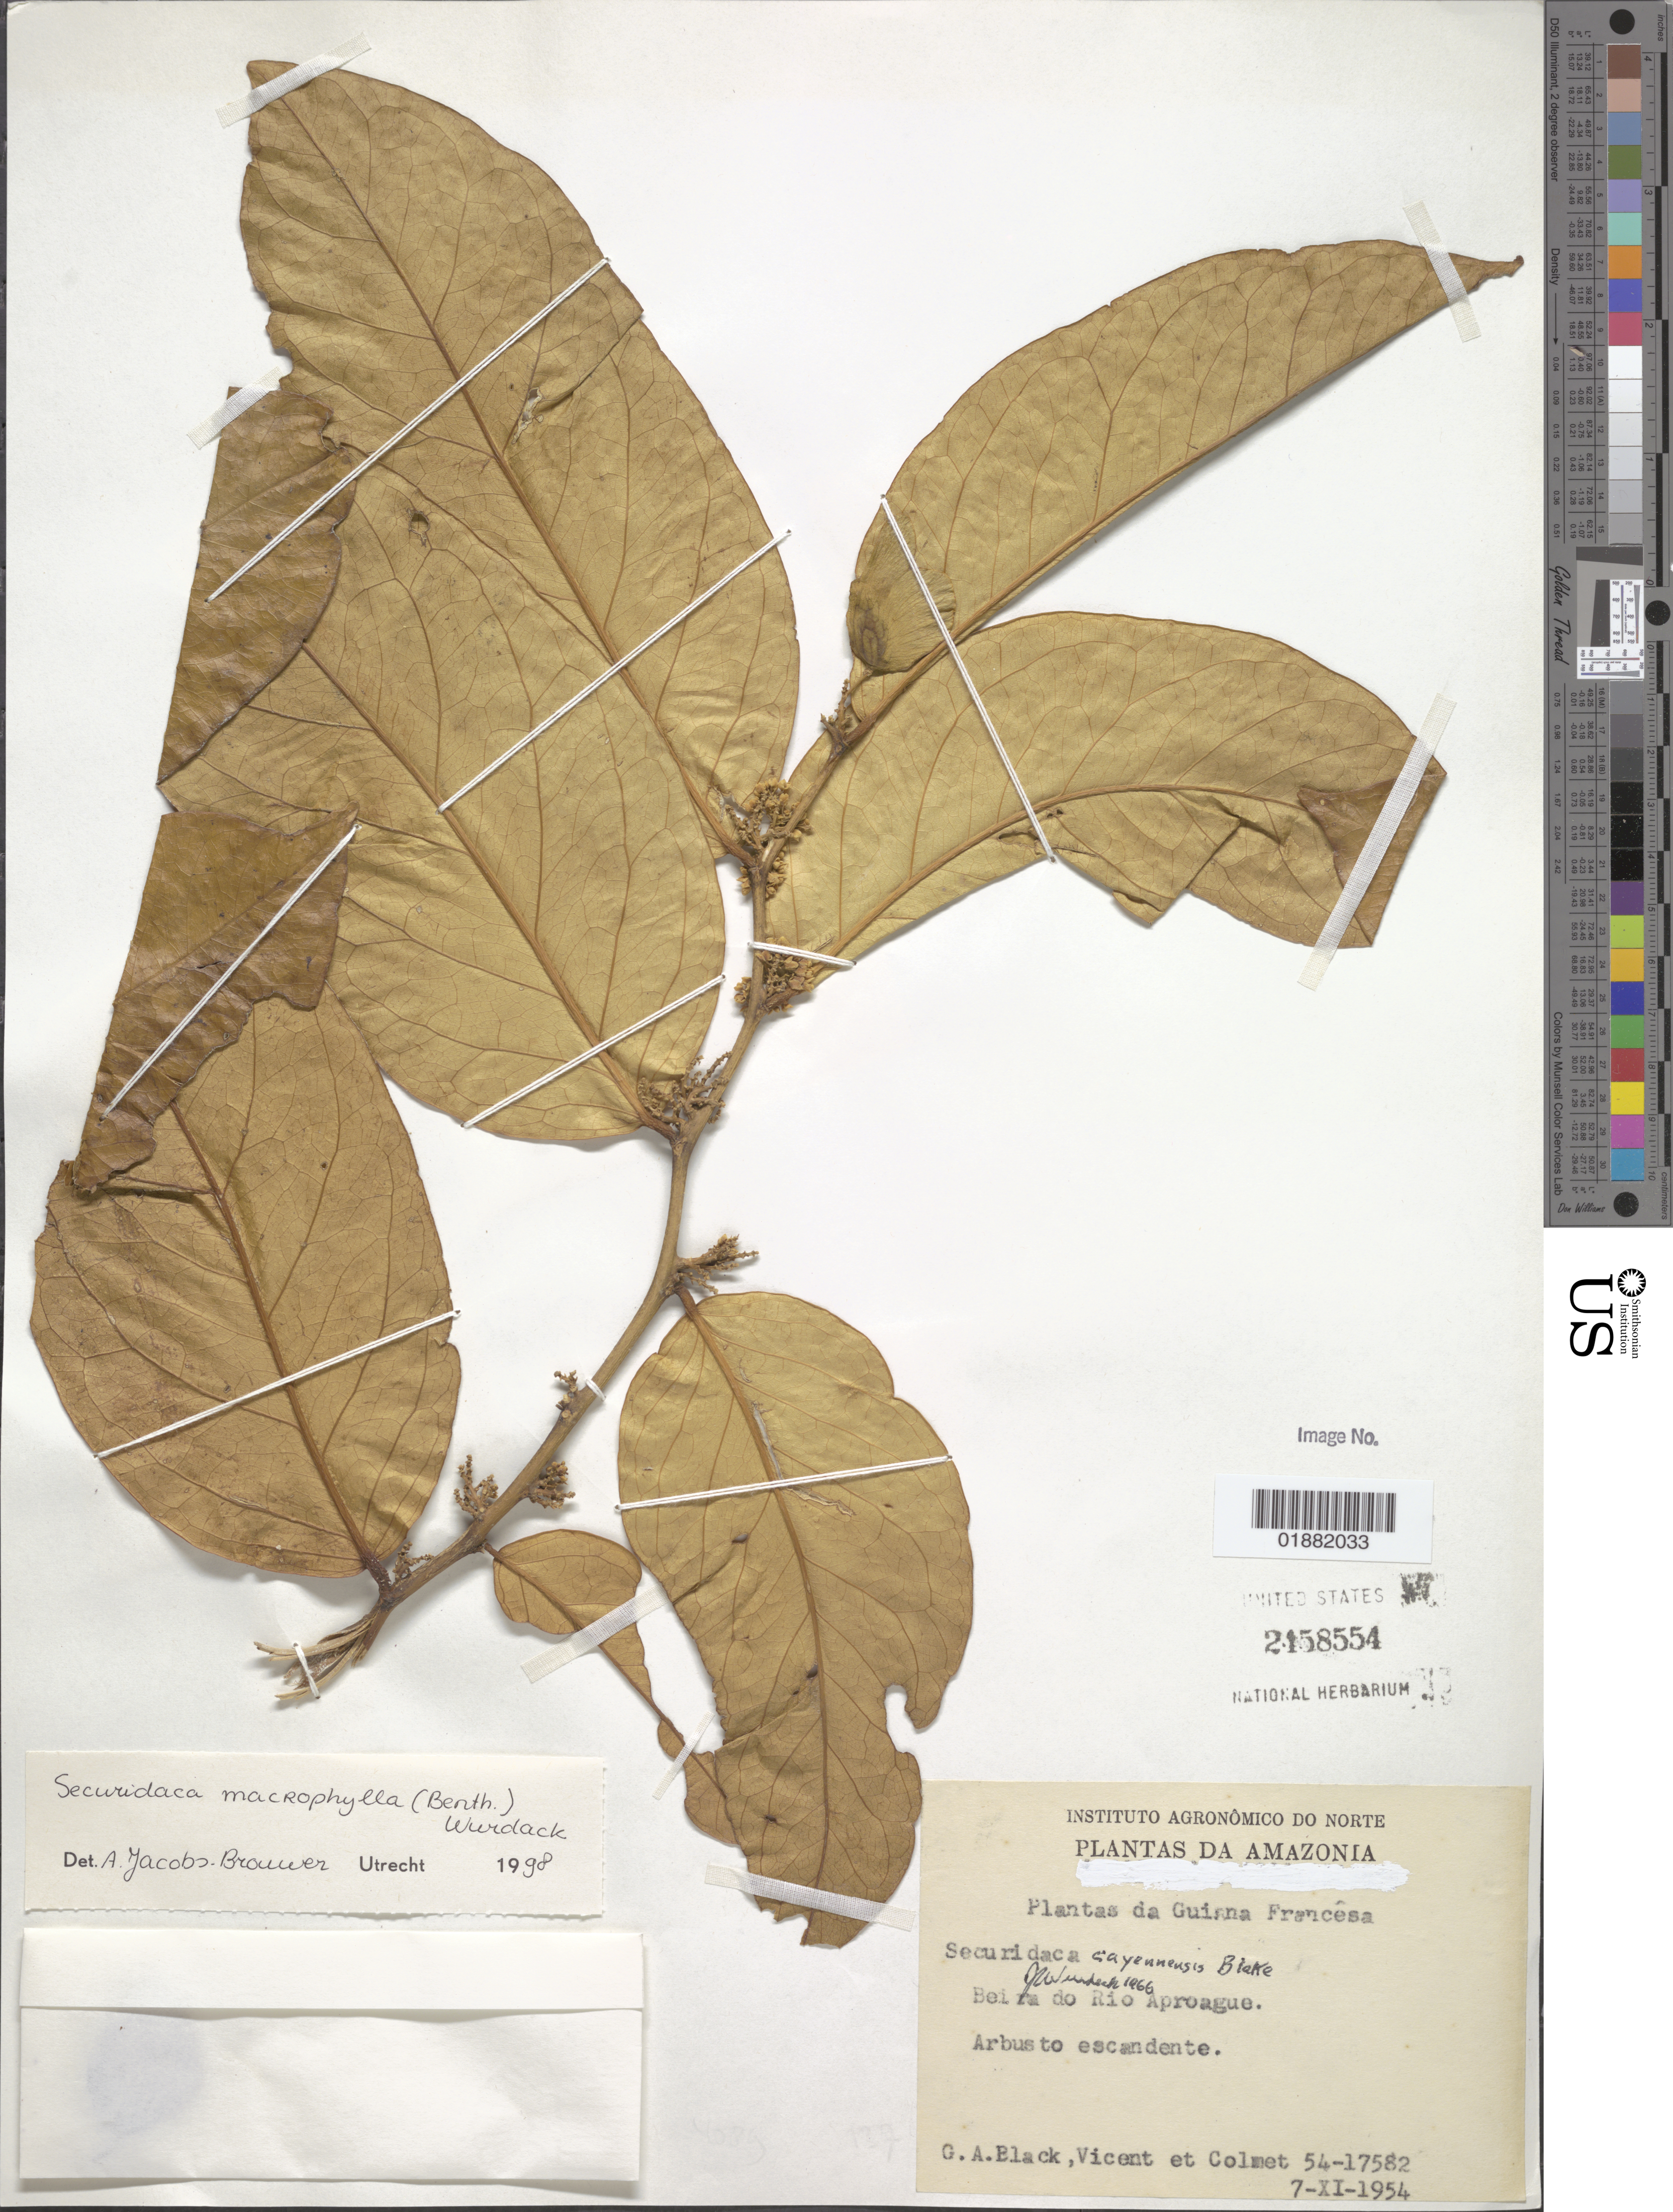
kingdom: Plantae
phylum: Tracheophyta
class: Magnoliopsida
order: Fabales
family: Polygalaceae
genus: Securidaca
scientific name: Securidaca macrophylla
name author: Benth.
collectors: G. A. Black, M. A. Vincent & Colmet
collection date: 1954-11-07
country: French Guiana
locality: Beira do Rio Aproague.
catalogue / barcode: US 2158554